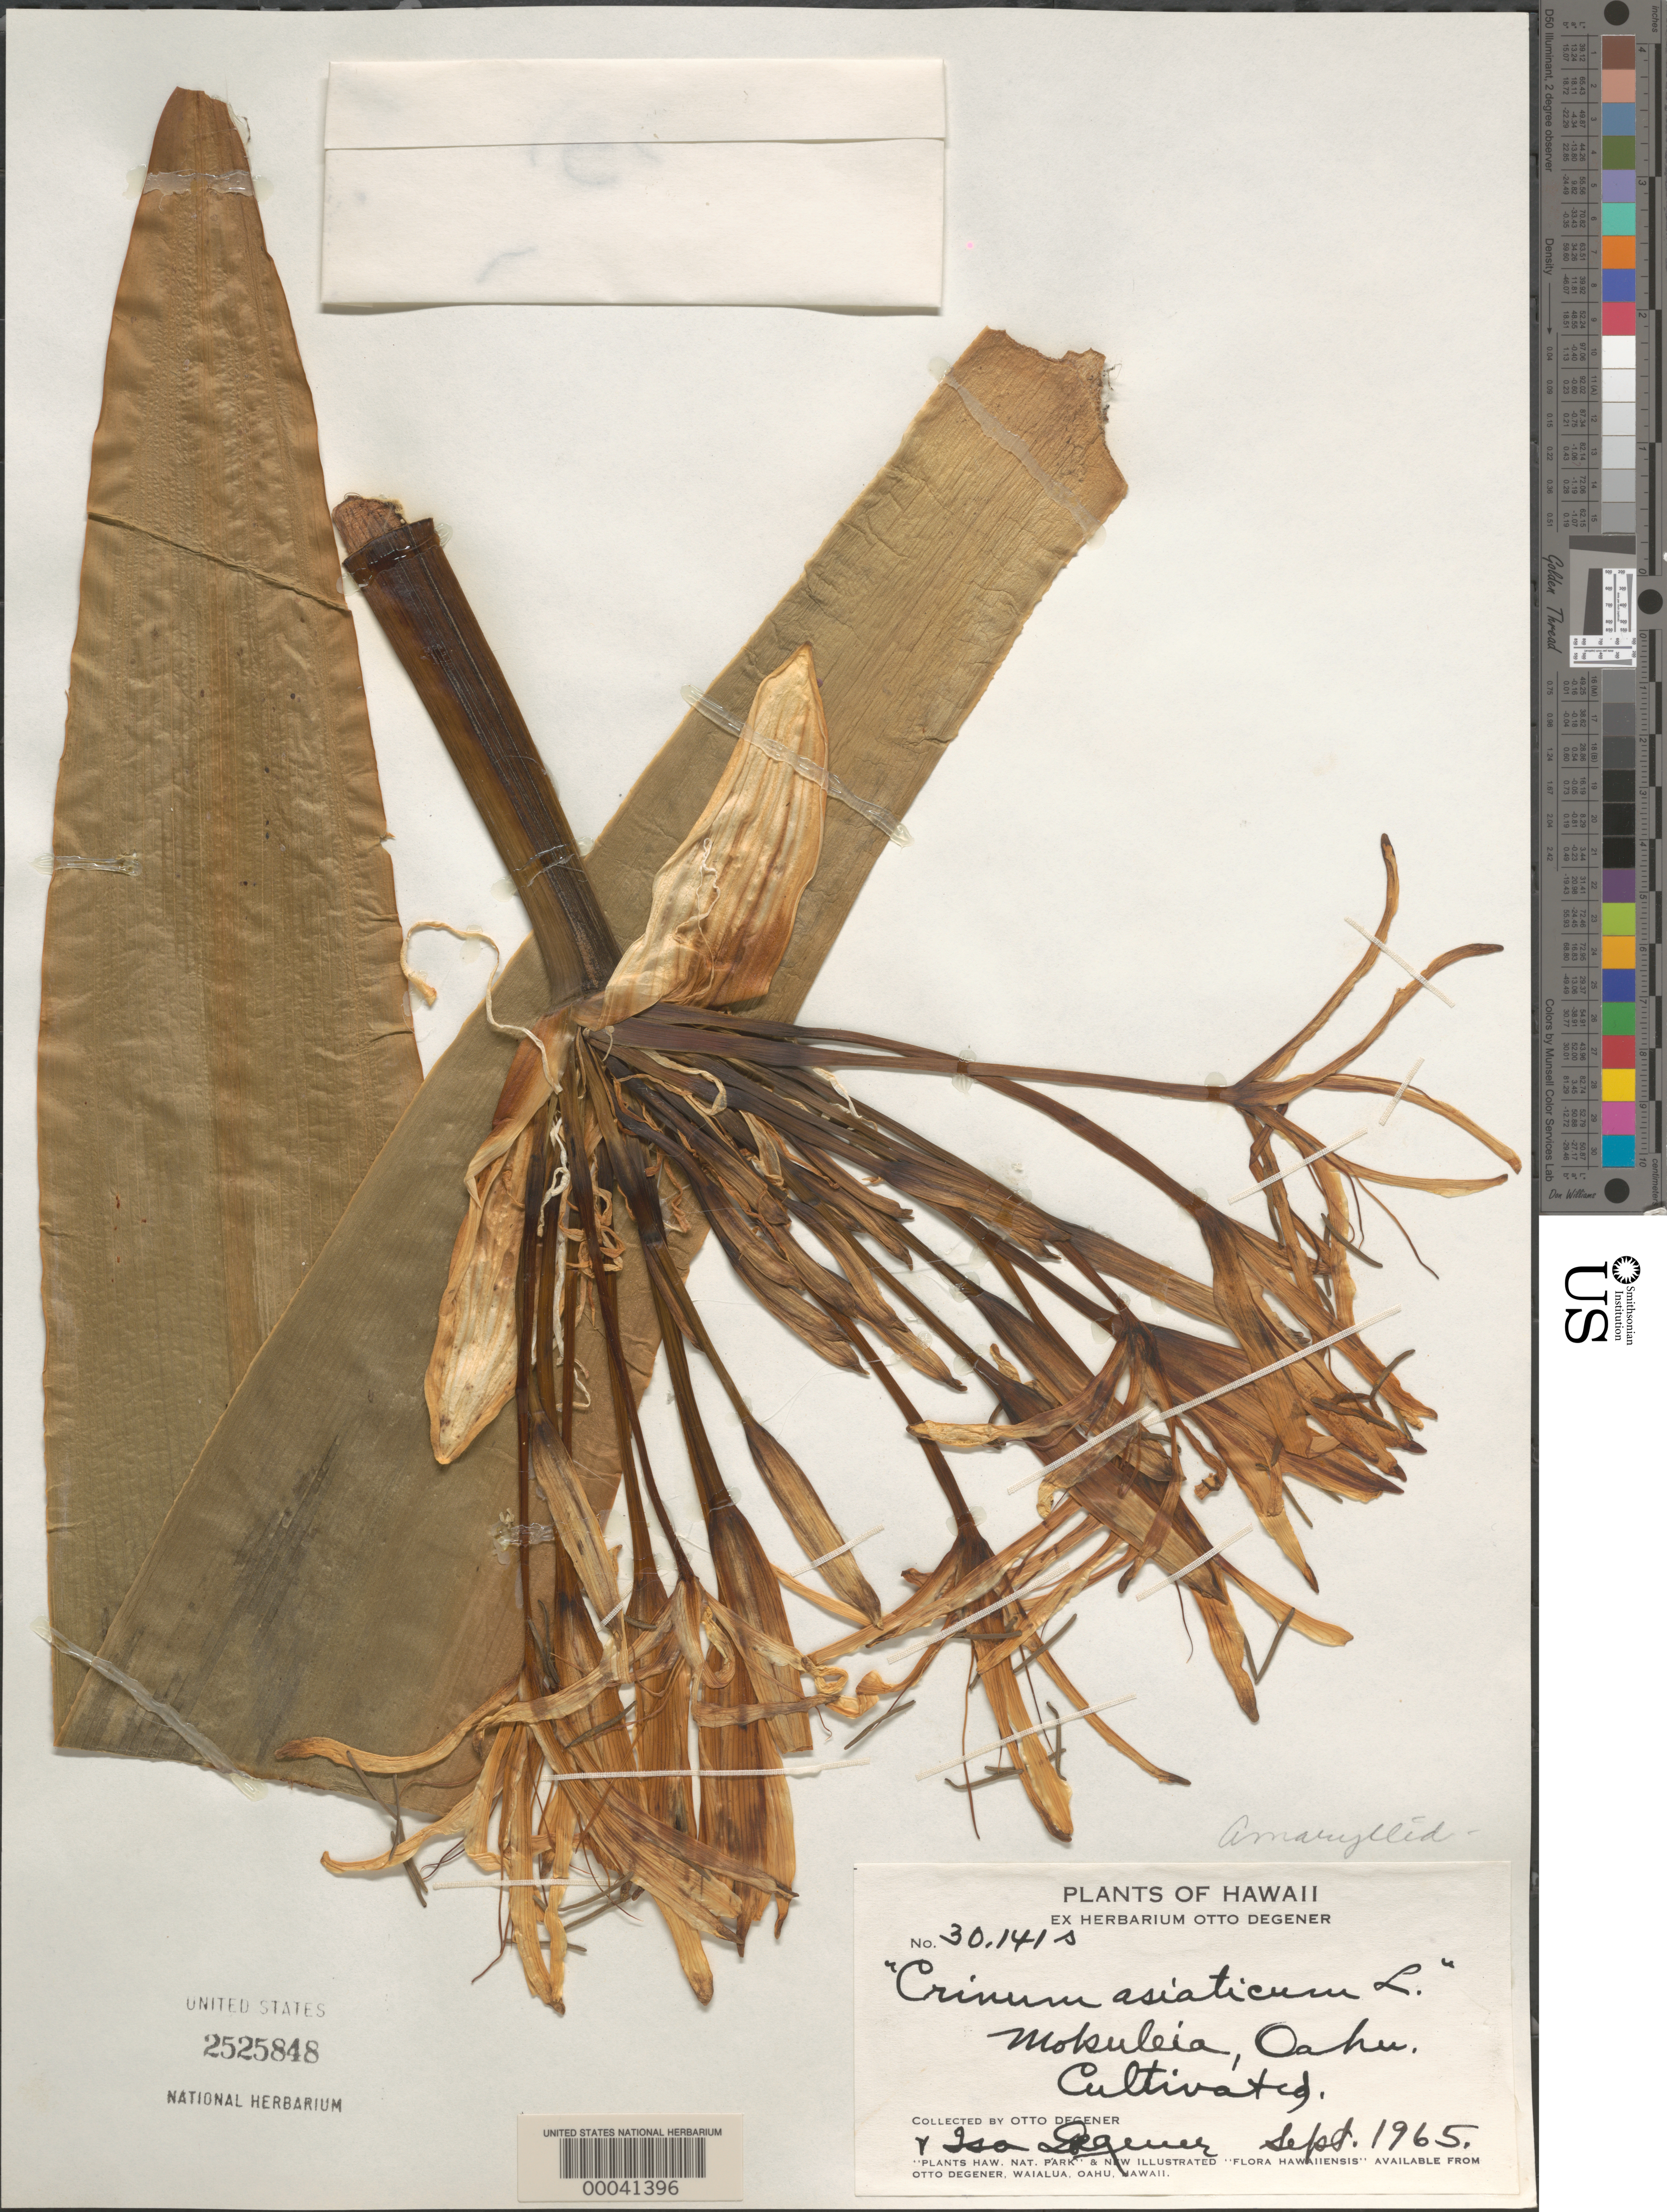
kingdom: Plantae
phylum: Tracheophyta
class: Liliopsida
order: Asparagales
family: Amaryllidaceae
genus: Crinum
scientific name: Crinum asiaticum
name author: L.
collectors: O. Degener & I. Degener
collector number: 30141s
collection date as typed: Sep 1965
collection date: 1965-09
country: United States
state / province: Hawaii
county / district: Honolulu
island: Oahu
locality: Oahu is, mokuleia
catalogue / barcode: US 2525848